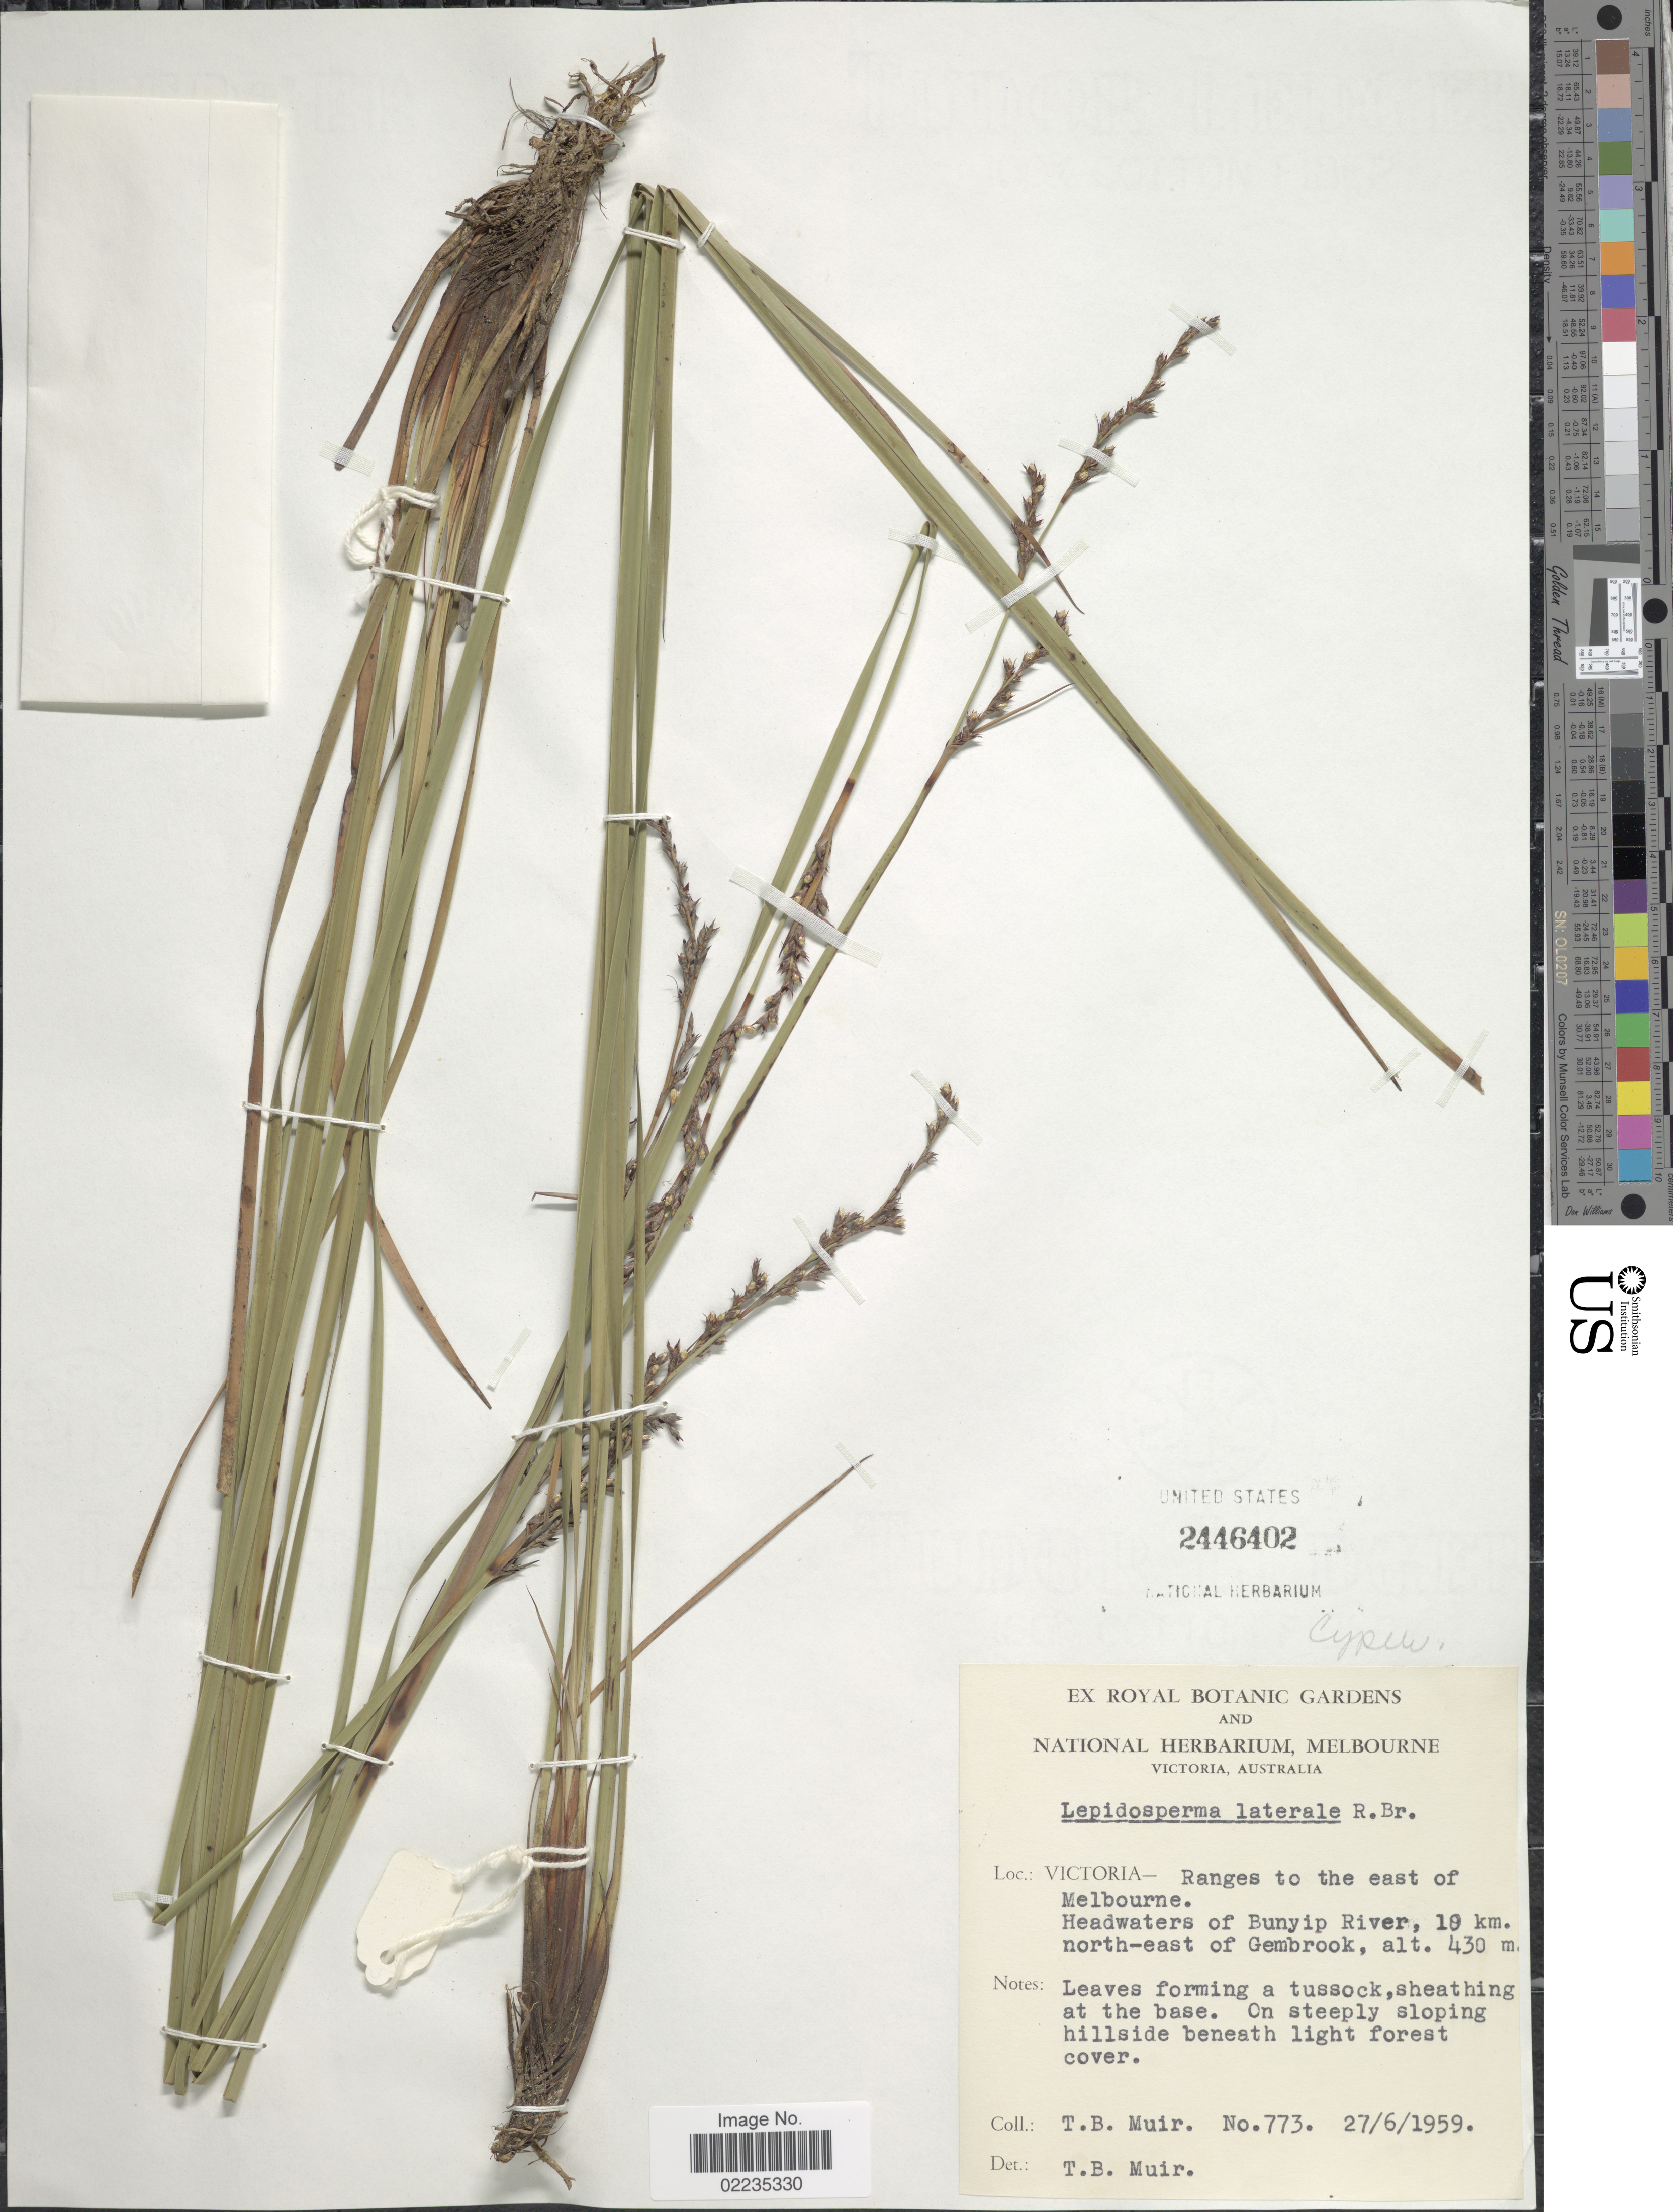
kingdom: Plantae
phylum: Tracheophyta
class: Liliopsida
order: Poales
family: Cyperaceae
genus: Lepidosperma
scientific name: Lepidosperma laterale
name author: R. Br.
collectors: T. Muir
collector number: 773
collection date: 1959-06-27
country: Australia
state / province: Victoria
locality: Victoria, Ranges to the east of Melbourne, Headwaters of Bunyip River, 10 km north-east of Gembrook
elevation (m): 430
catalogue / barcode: US 2446402